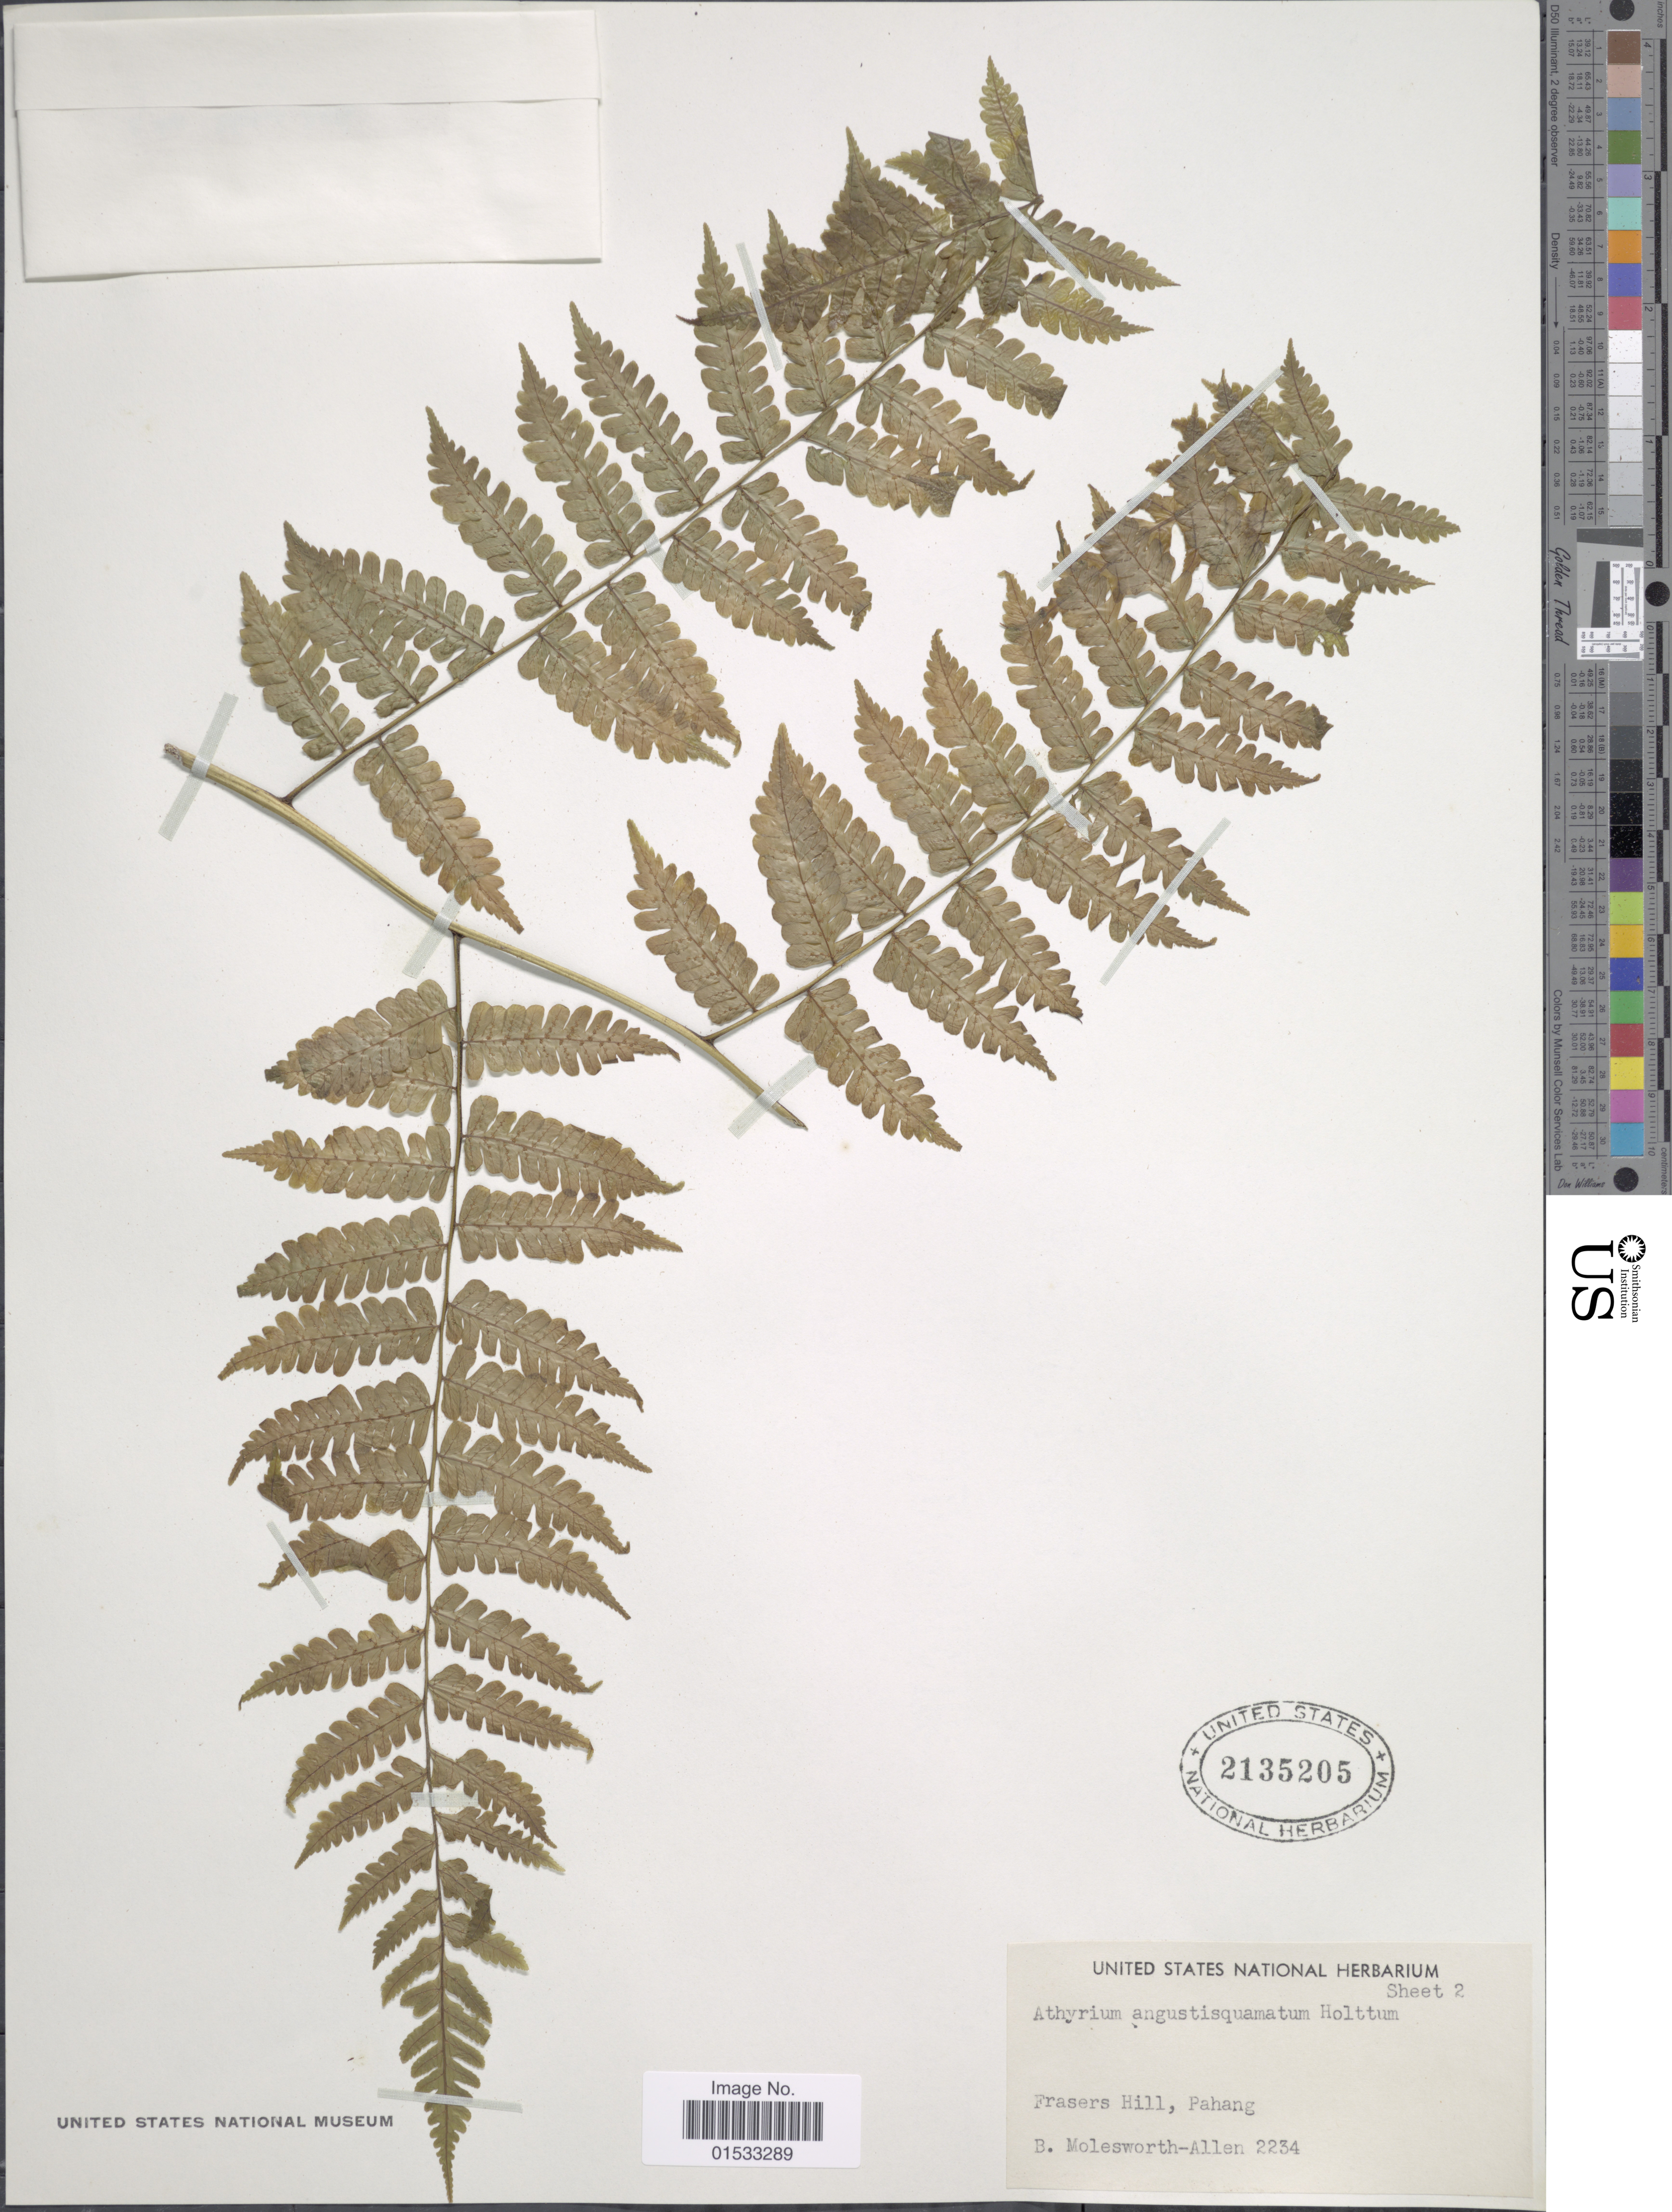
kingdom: Plantae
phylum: Tracheophyta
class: Polypodiopsida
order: Polypodiales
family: Athyriaceae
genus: Diplazium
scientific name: Diplazium angustisquamatum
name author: (Holttum) Parris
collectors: B. E. G. Molesworth-Allen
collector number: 2234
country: Malaysia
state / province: Pahang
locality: Fraser Hills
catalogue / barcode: US 2135205